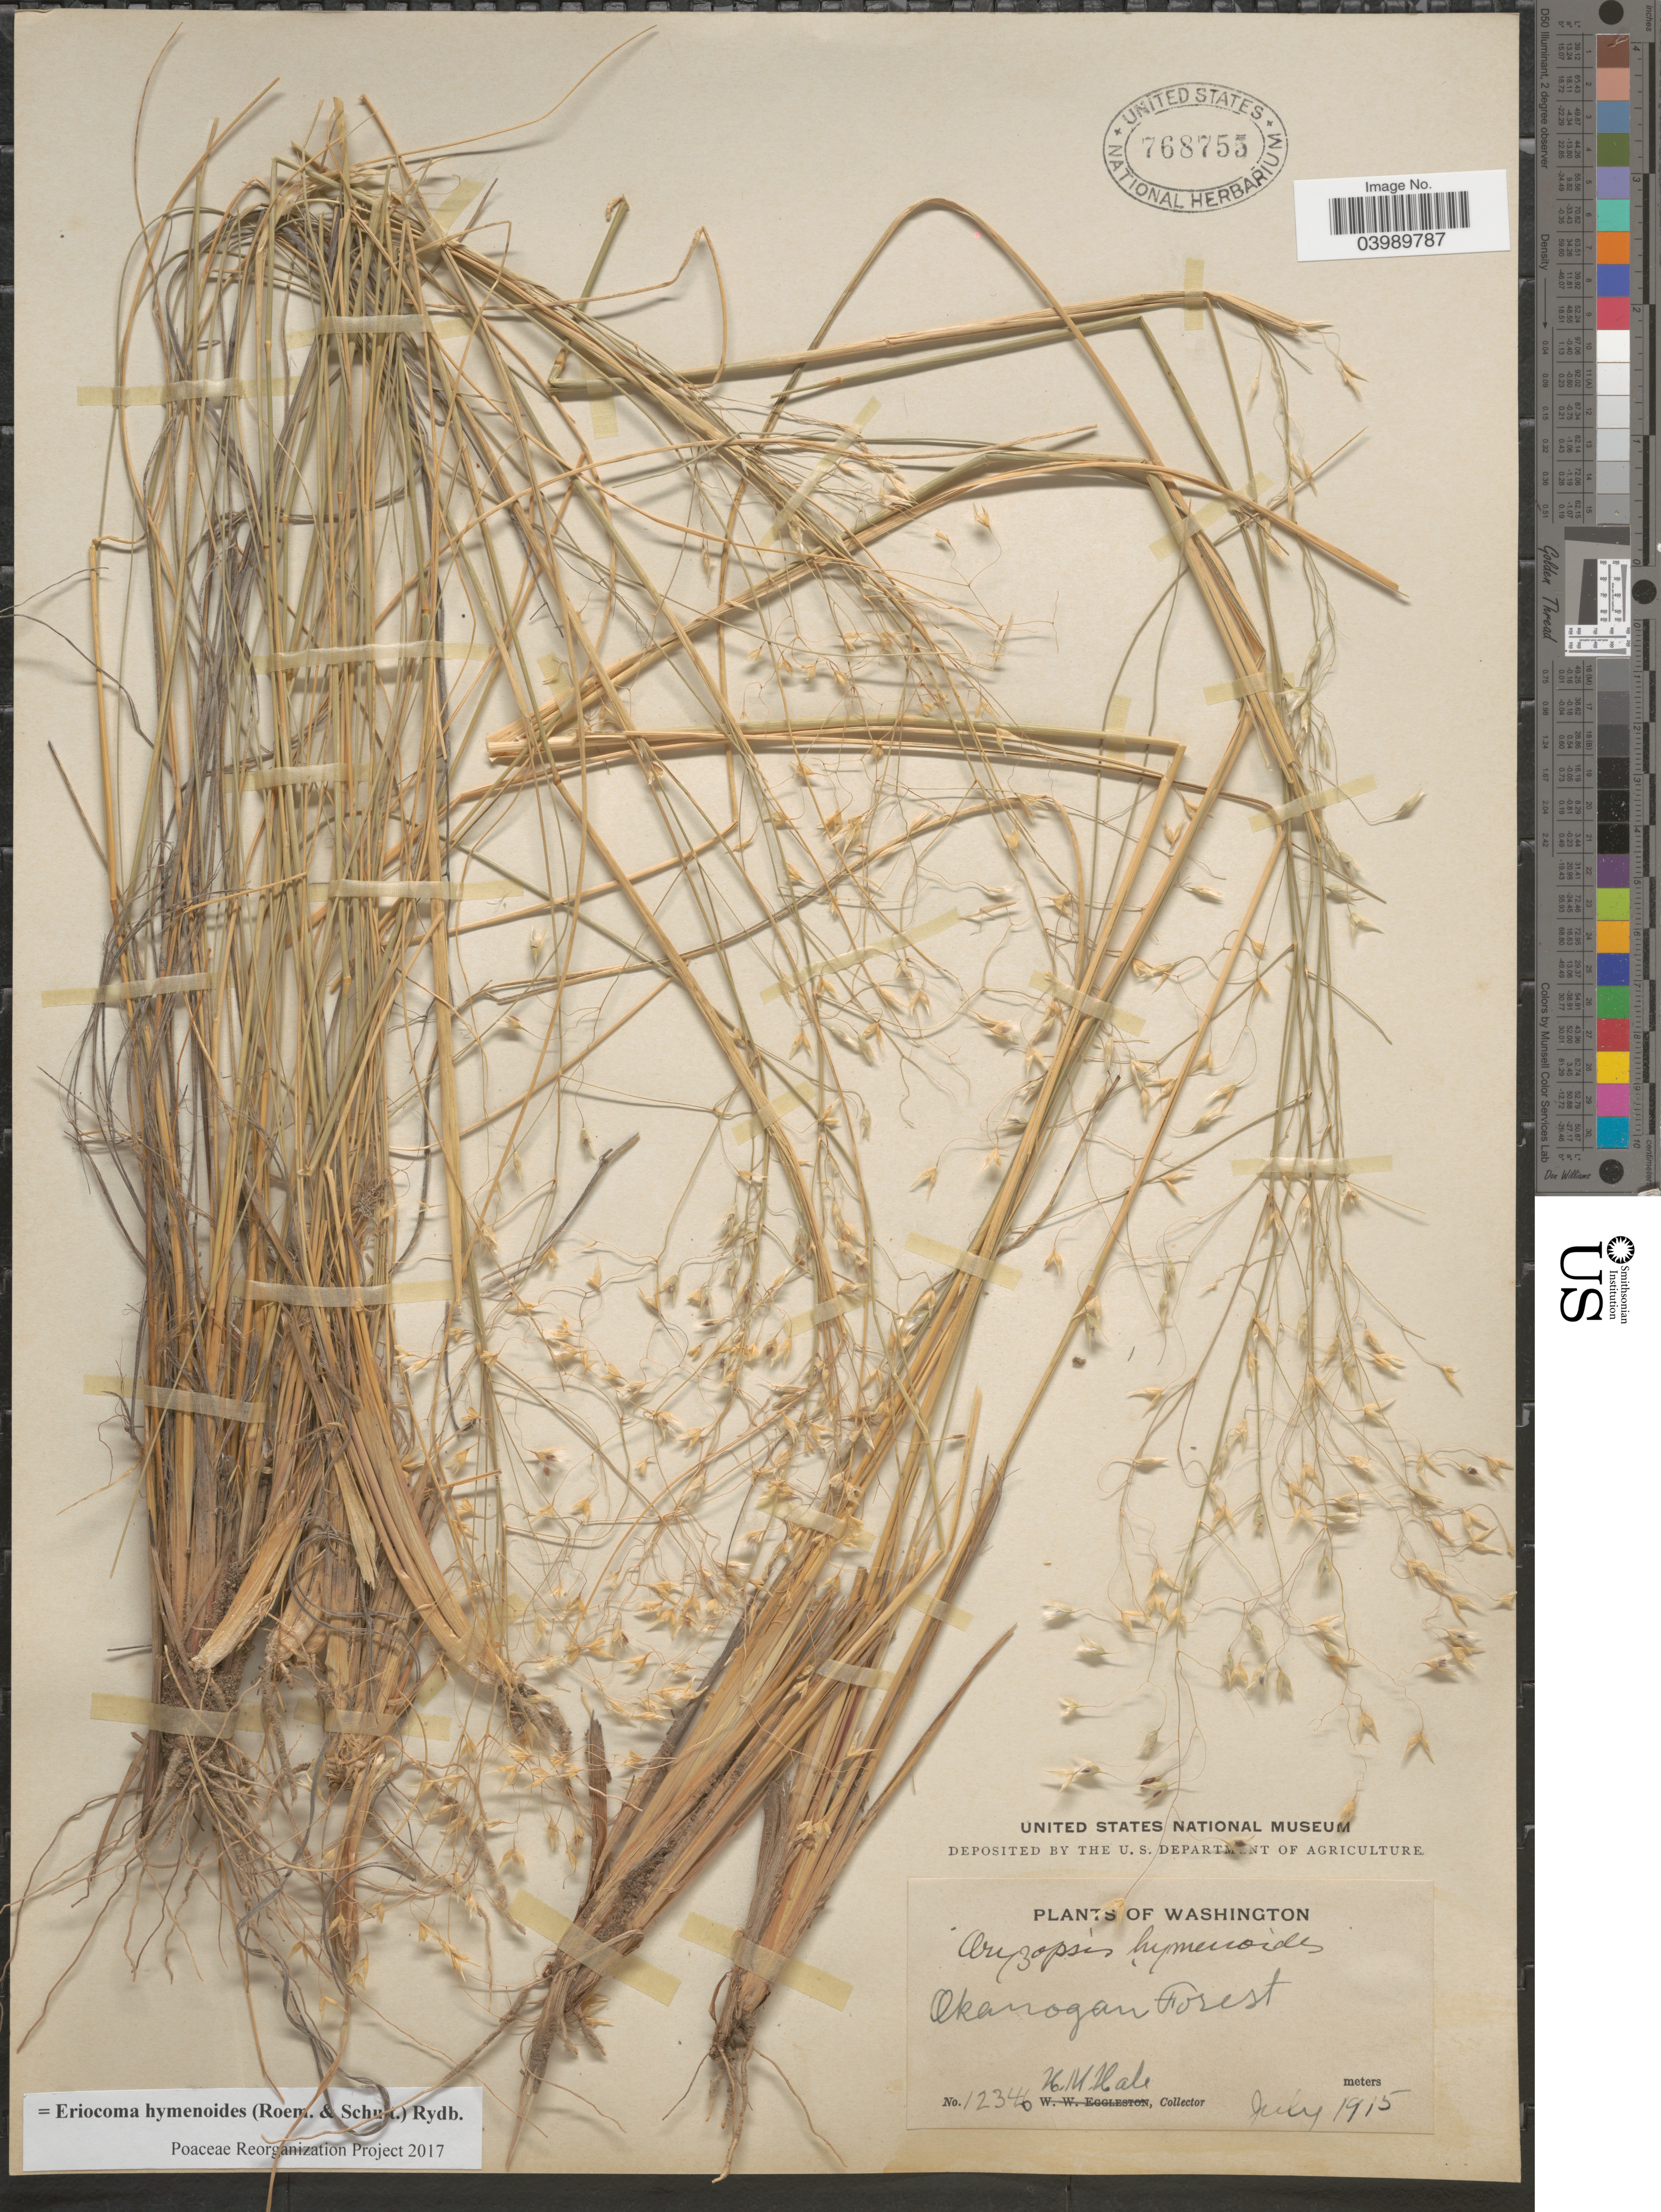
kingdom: Plantae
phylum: Tracheophyta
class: Liliopsida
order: Poales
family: Poaceae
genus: Eriocoma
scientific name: Eriocoma hymenoides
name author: (Roem. & Schult.) Rydb.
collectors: H. M. Hale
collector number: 12346*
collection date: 1915-07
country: United States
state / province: Washington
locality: Okanogan Forest.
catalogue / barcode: US 768755